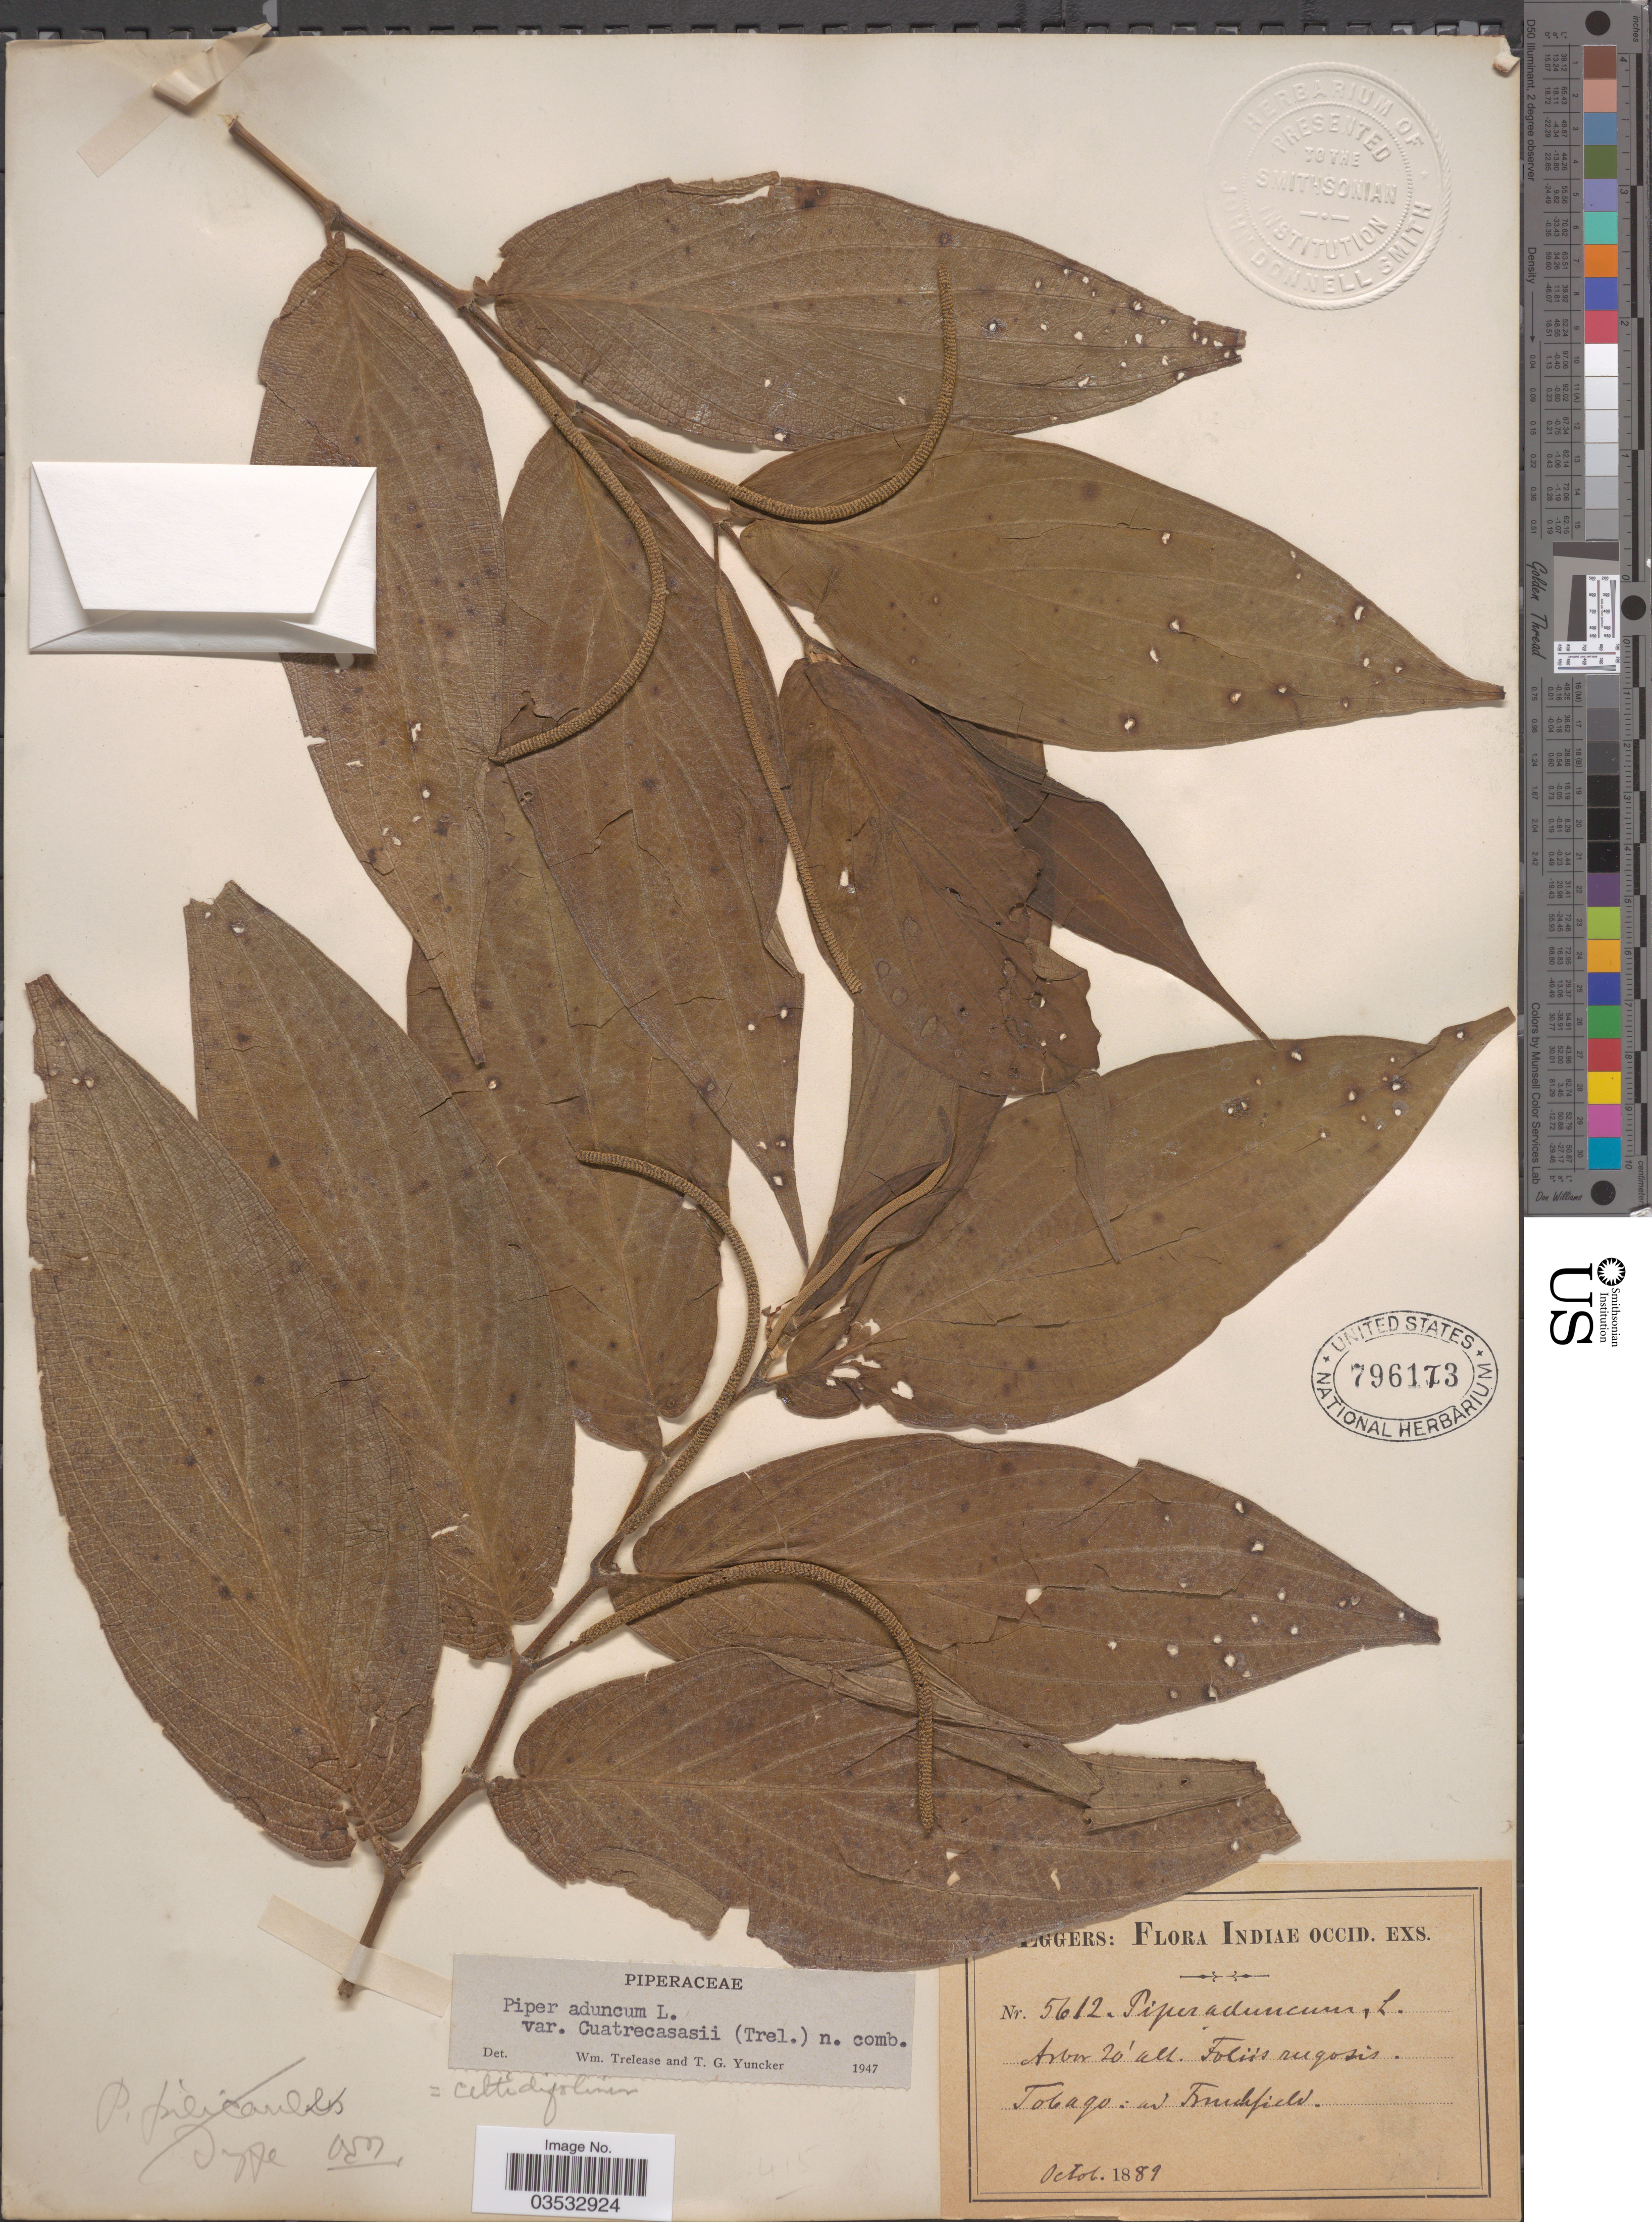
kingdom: Plantae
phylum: Tracheophyta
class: Magnoliopsida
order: Piperales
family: Piperaceae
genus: Piper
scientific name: Piper aduncum var. cordulatum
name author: L.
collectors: -. Eggers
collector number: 5612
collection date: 1889-10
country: Trinidad and Tobago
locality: Indiae occid. Tobago: ad Frenchfield.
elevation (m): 6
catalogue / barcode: US 796173